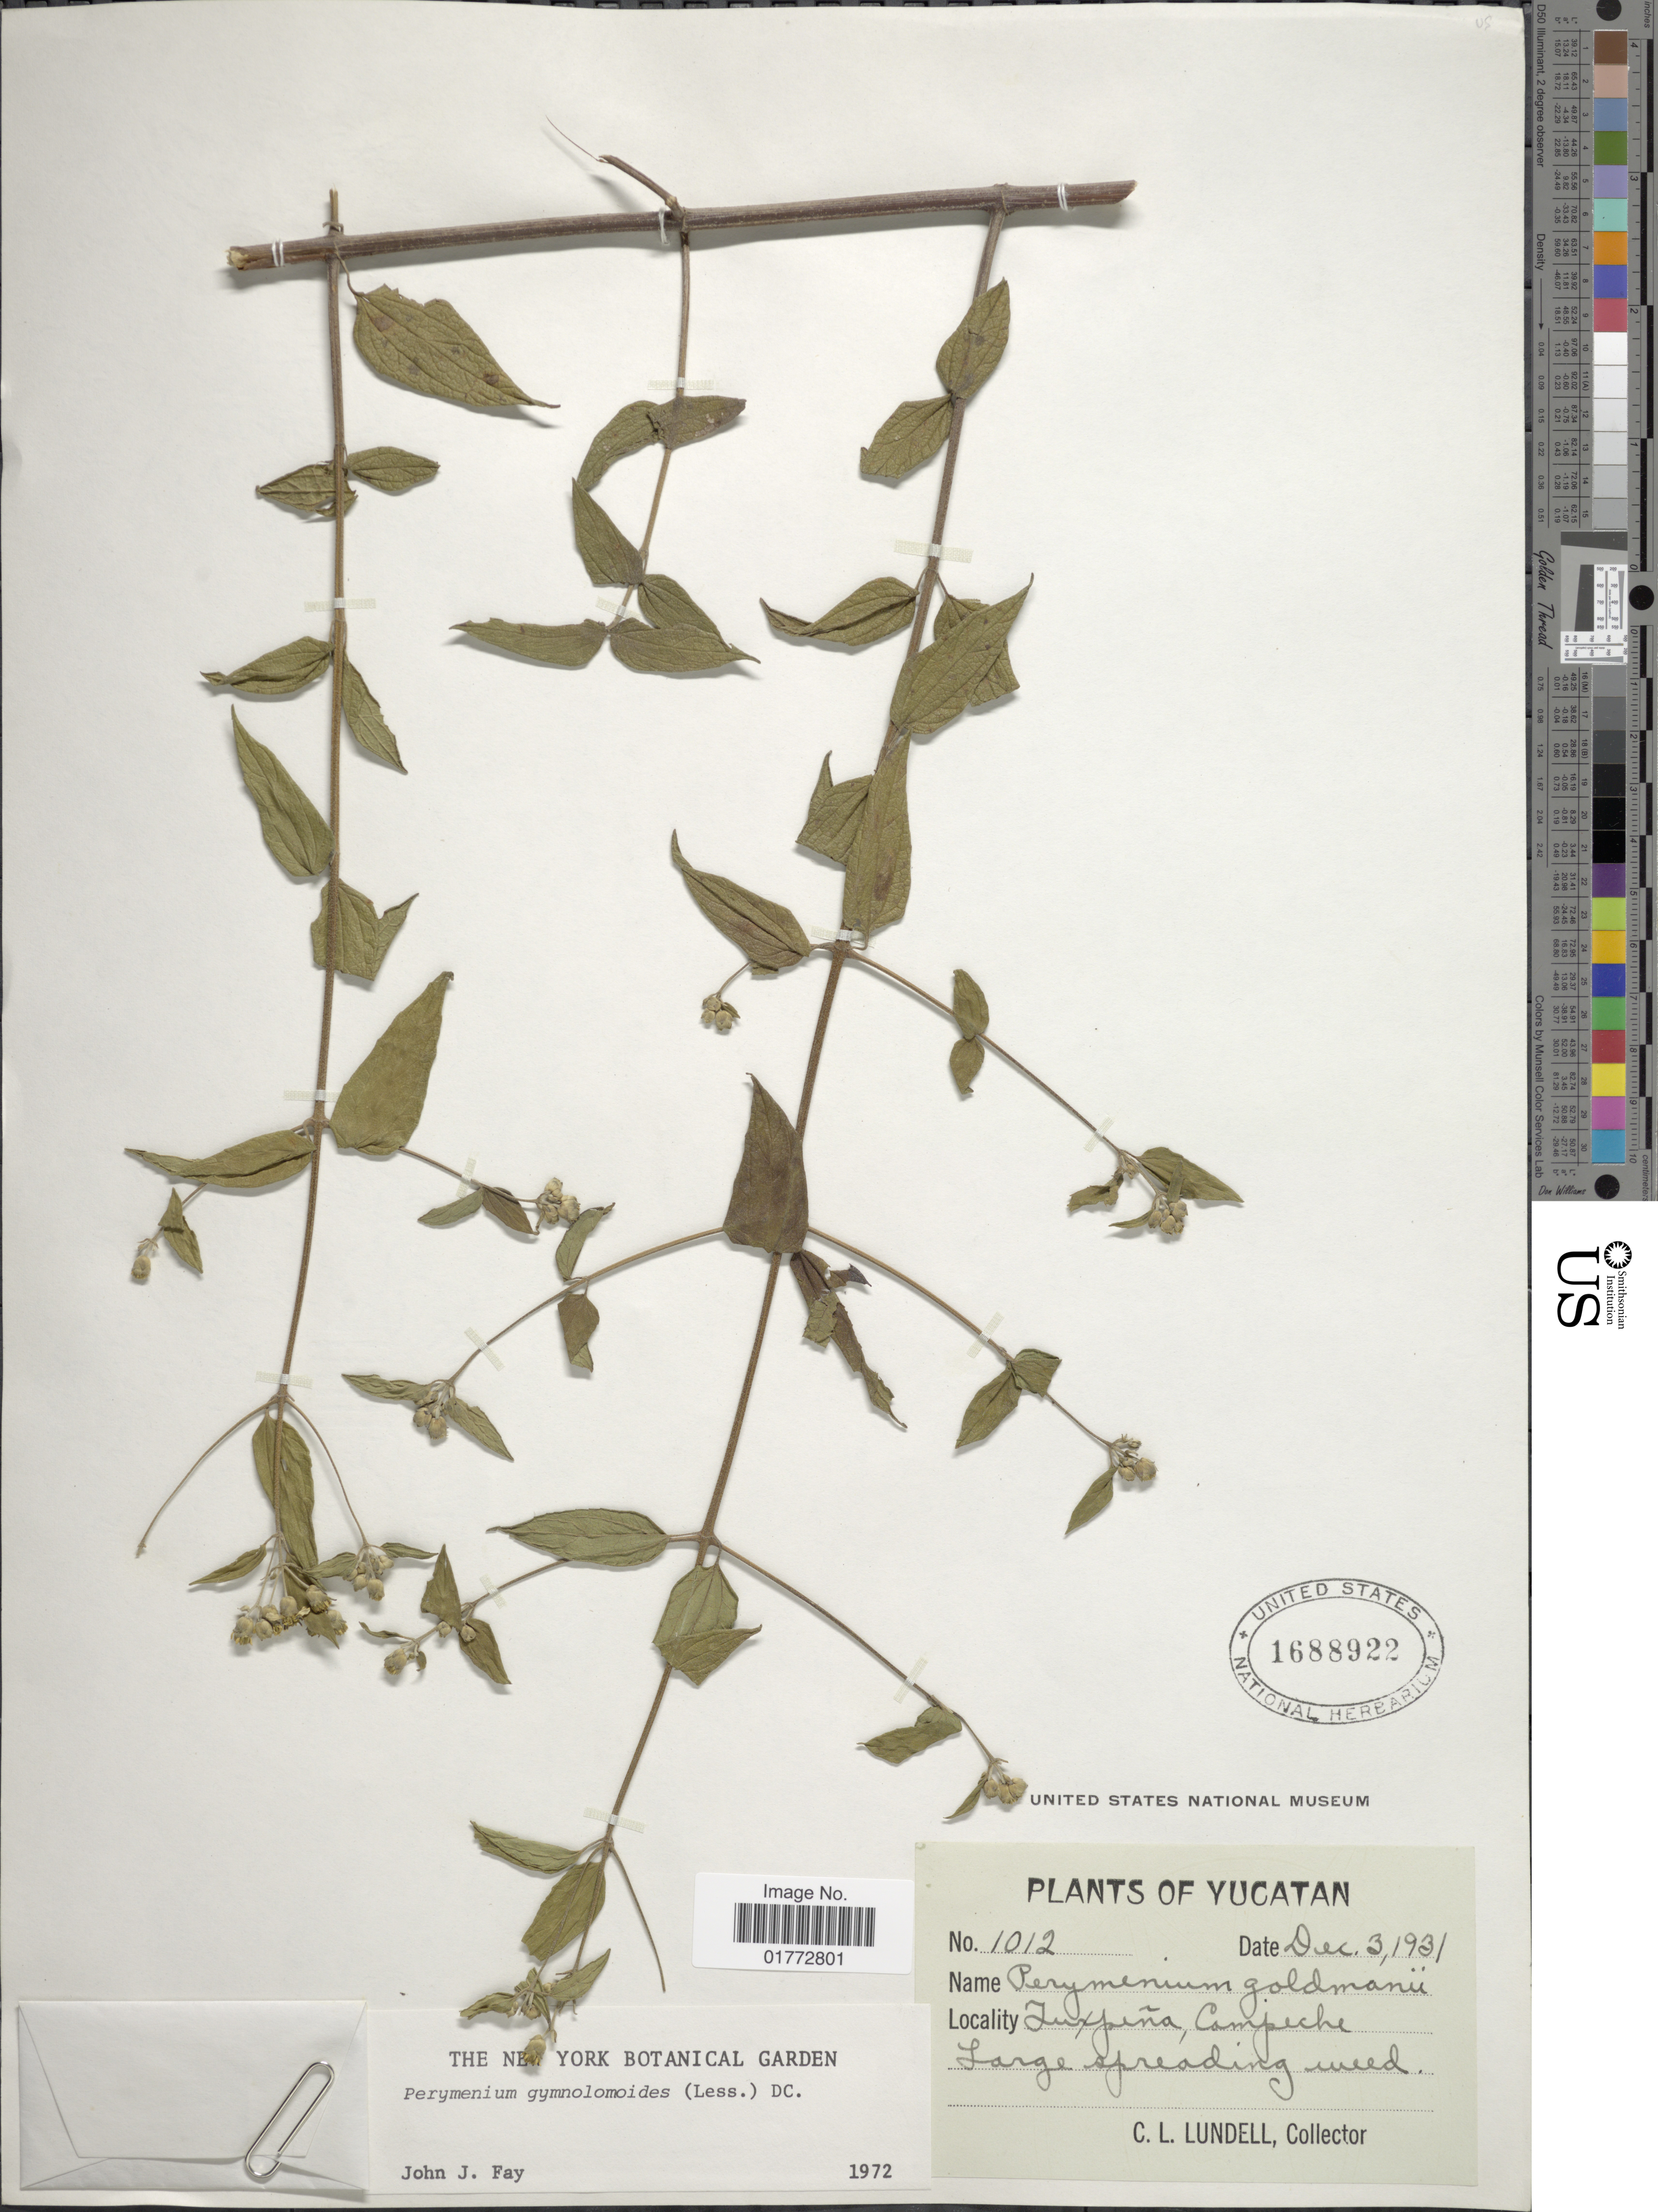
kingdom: Plantae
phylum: Tracheophyta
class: Magnoliopsida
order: Asterales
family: Asteraceae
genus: Perymenium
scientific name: Perymenium gymnolomoides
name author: (Less.) DC.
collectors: C. L. Lundell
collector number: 1012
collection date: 1931-12-03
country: Mexico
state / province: Campeche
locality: Tuxpena, Campeche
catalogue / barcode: US 1688922